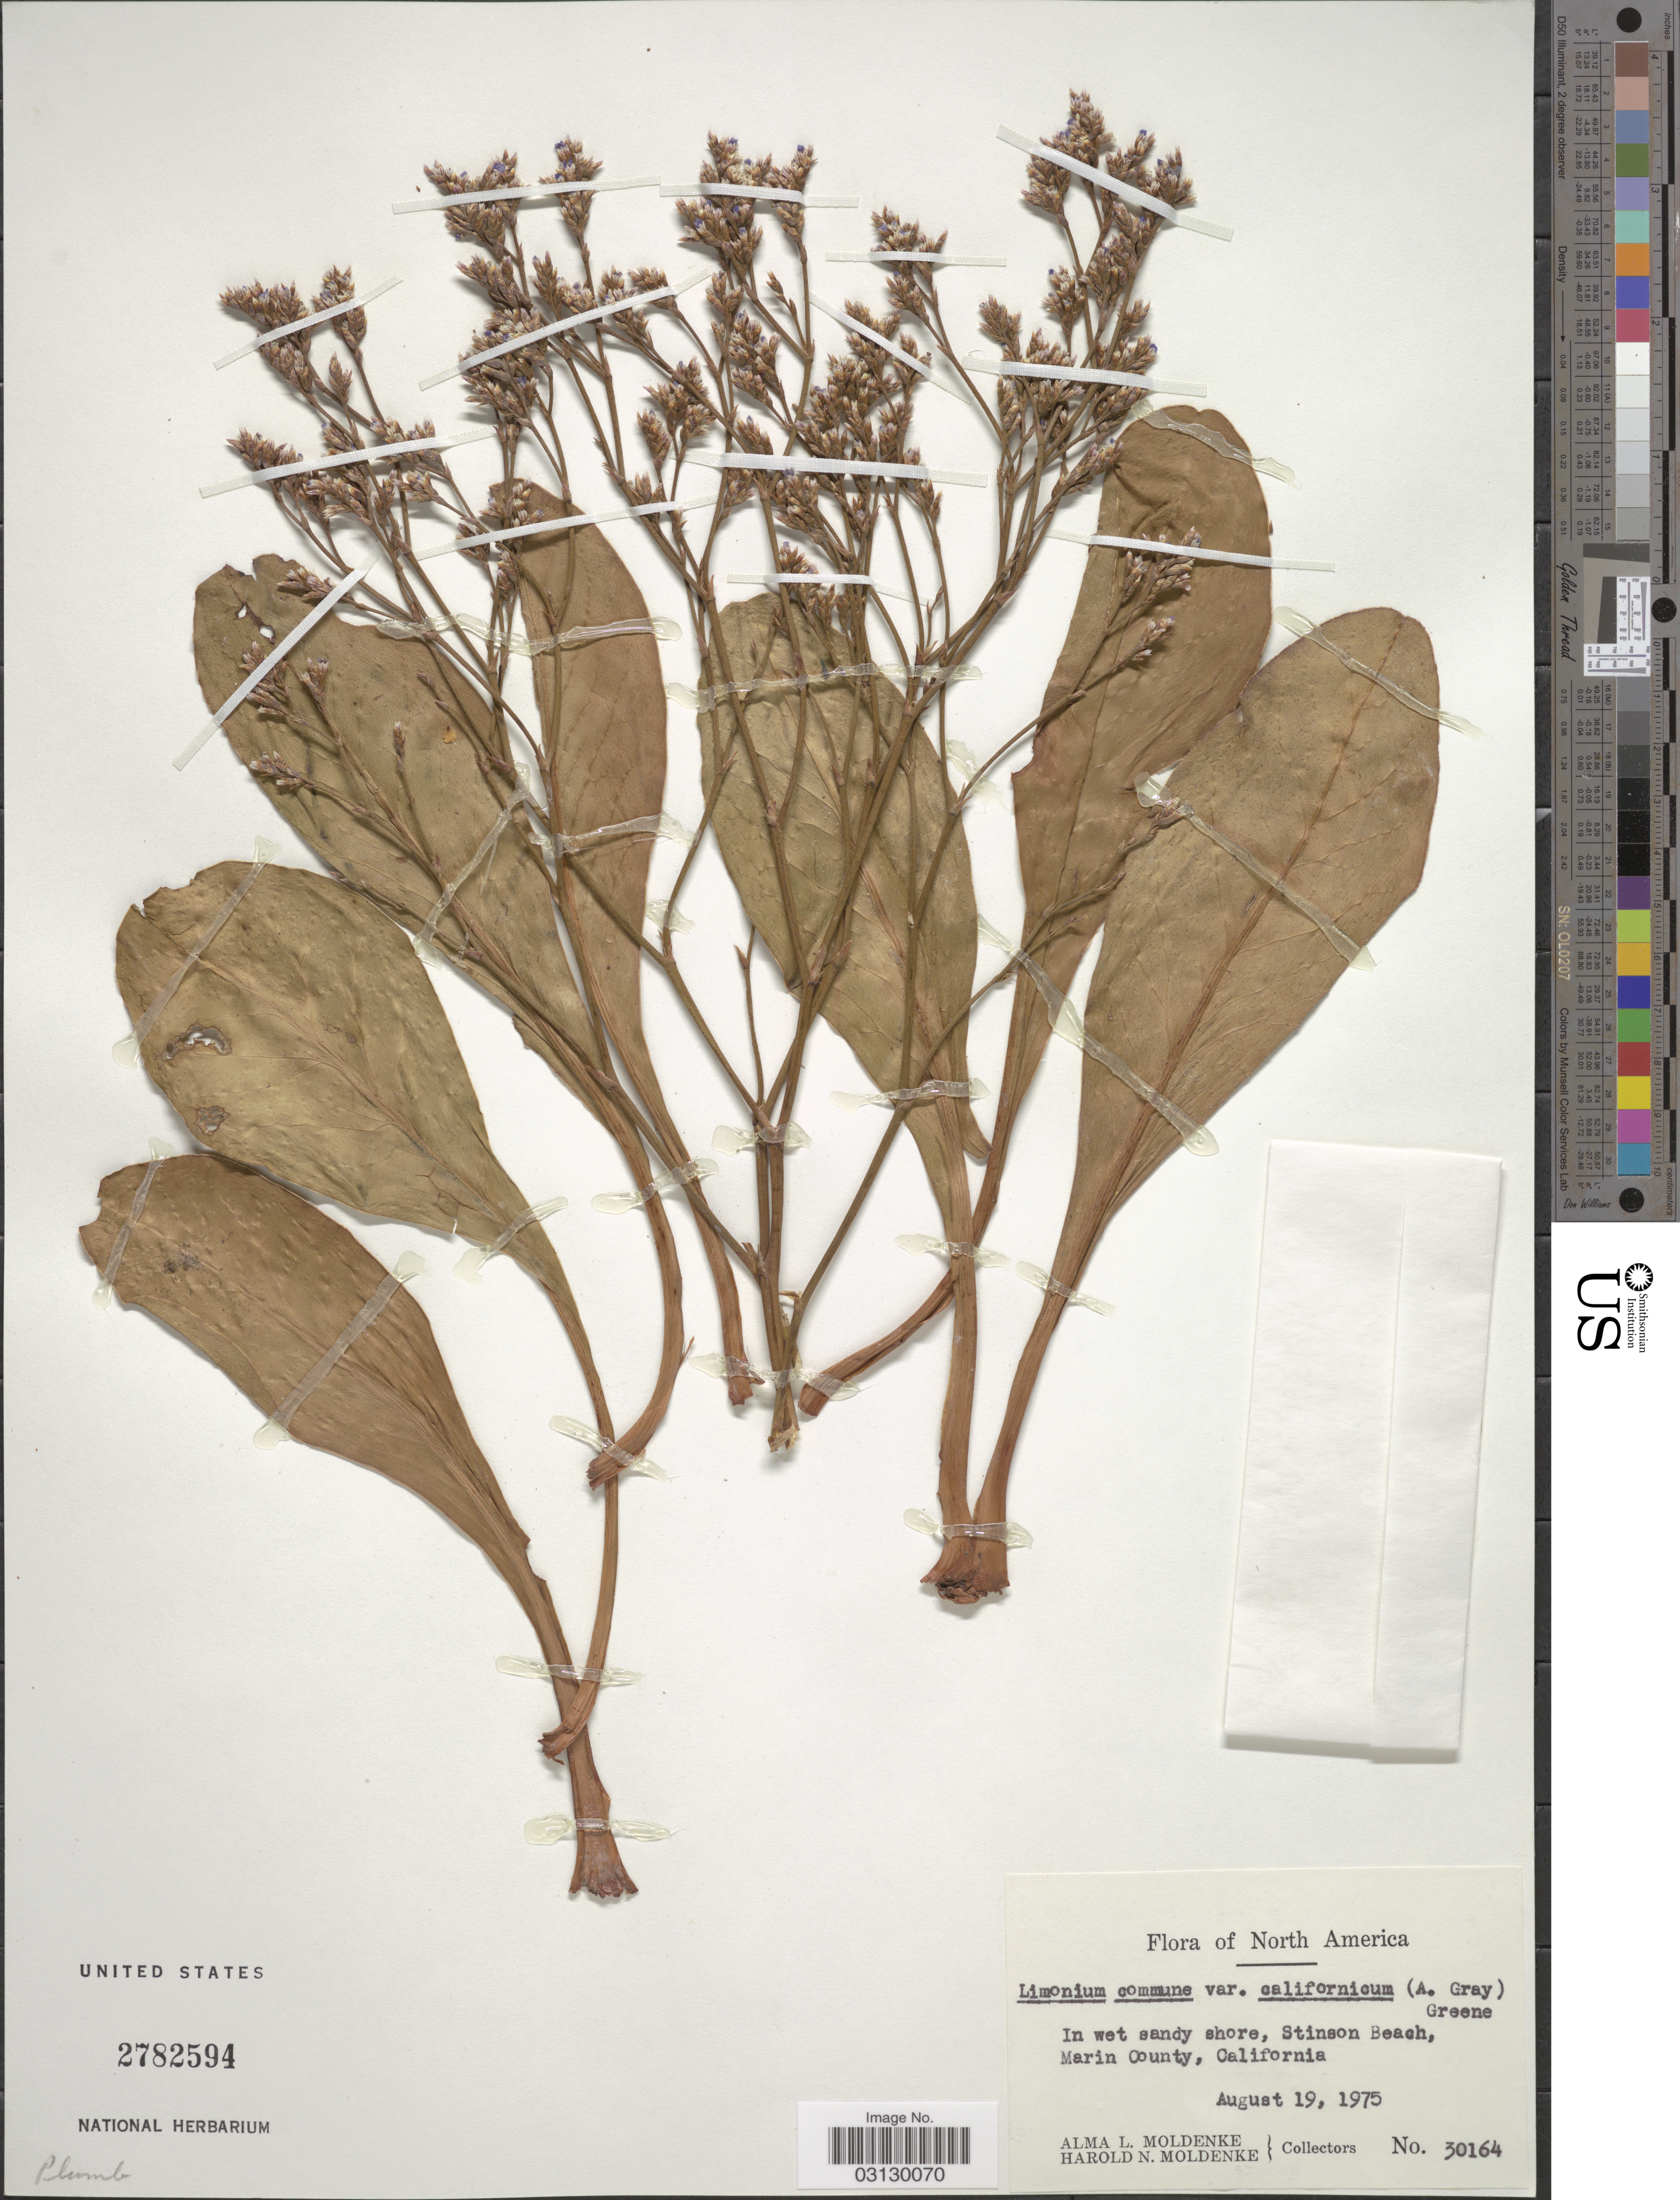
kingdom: Plantae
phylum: Tracheophyta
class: Magnoliopsida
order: Caryophyllales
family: Plumbaginaceae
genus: Limonium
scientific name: Limonium californicum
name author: (Boiss.) A. Heller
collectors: A. L. Moldenke & H. N. Moldenke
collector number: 30164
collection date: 1975-08-19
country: United States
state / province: California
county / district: Marin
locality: In wet sandy shore, Stinson Beach, Marin County.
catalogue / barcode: US 2782594